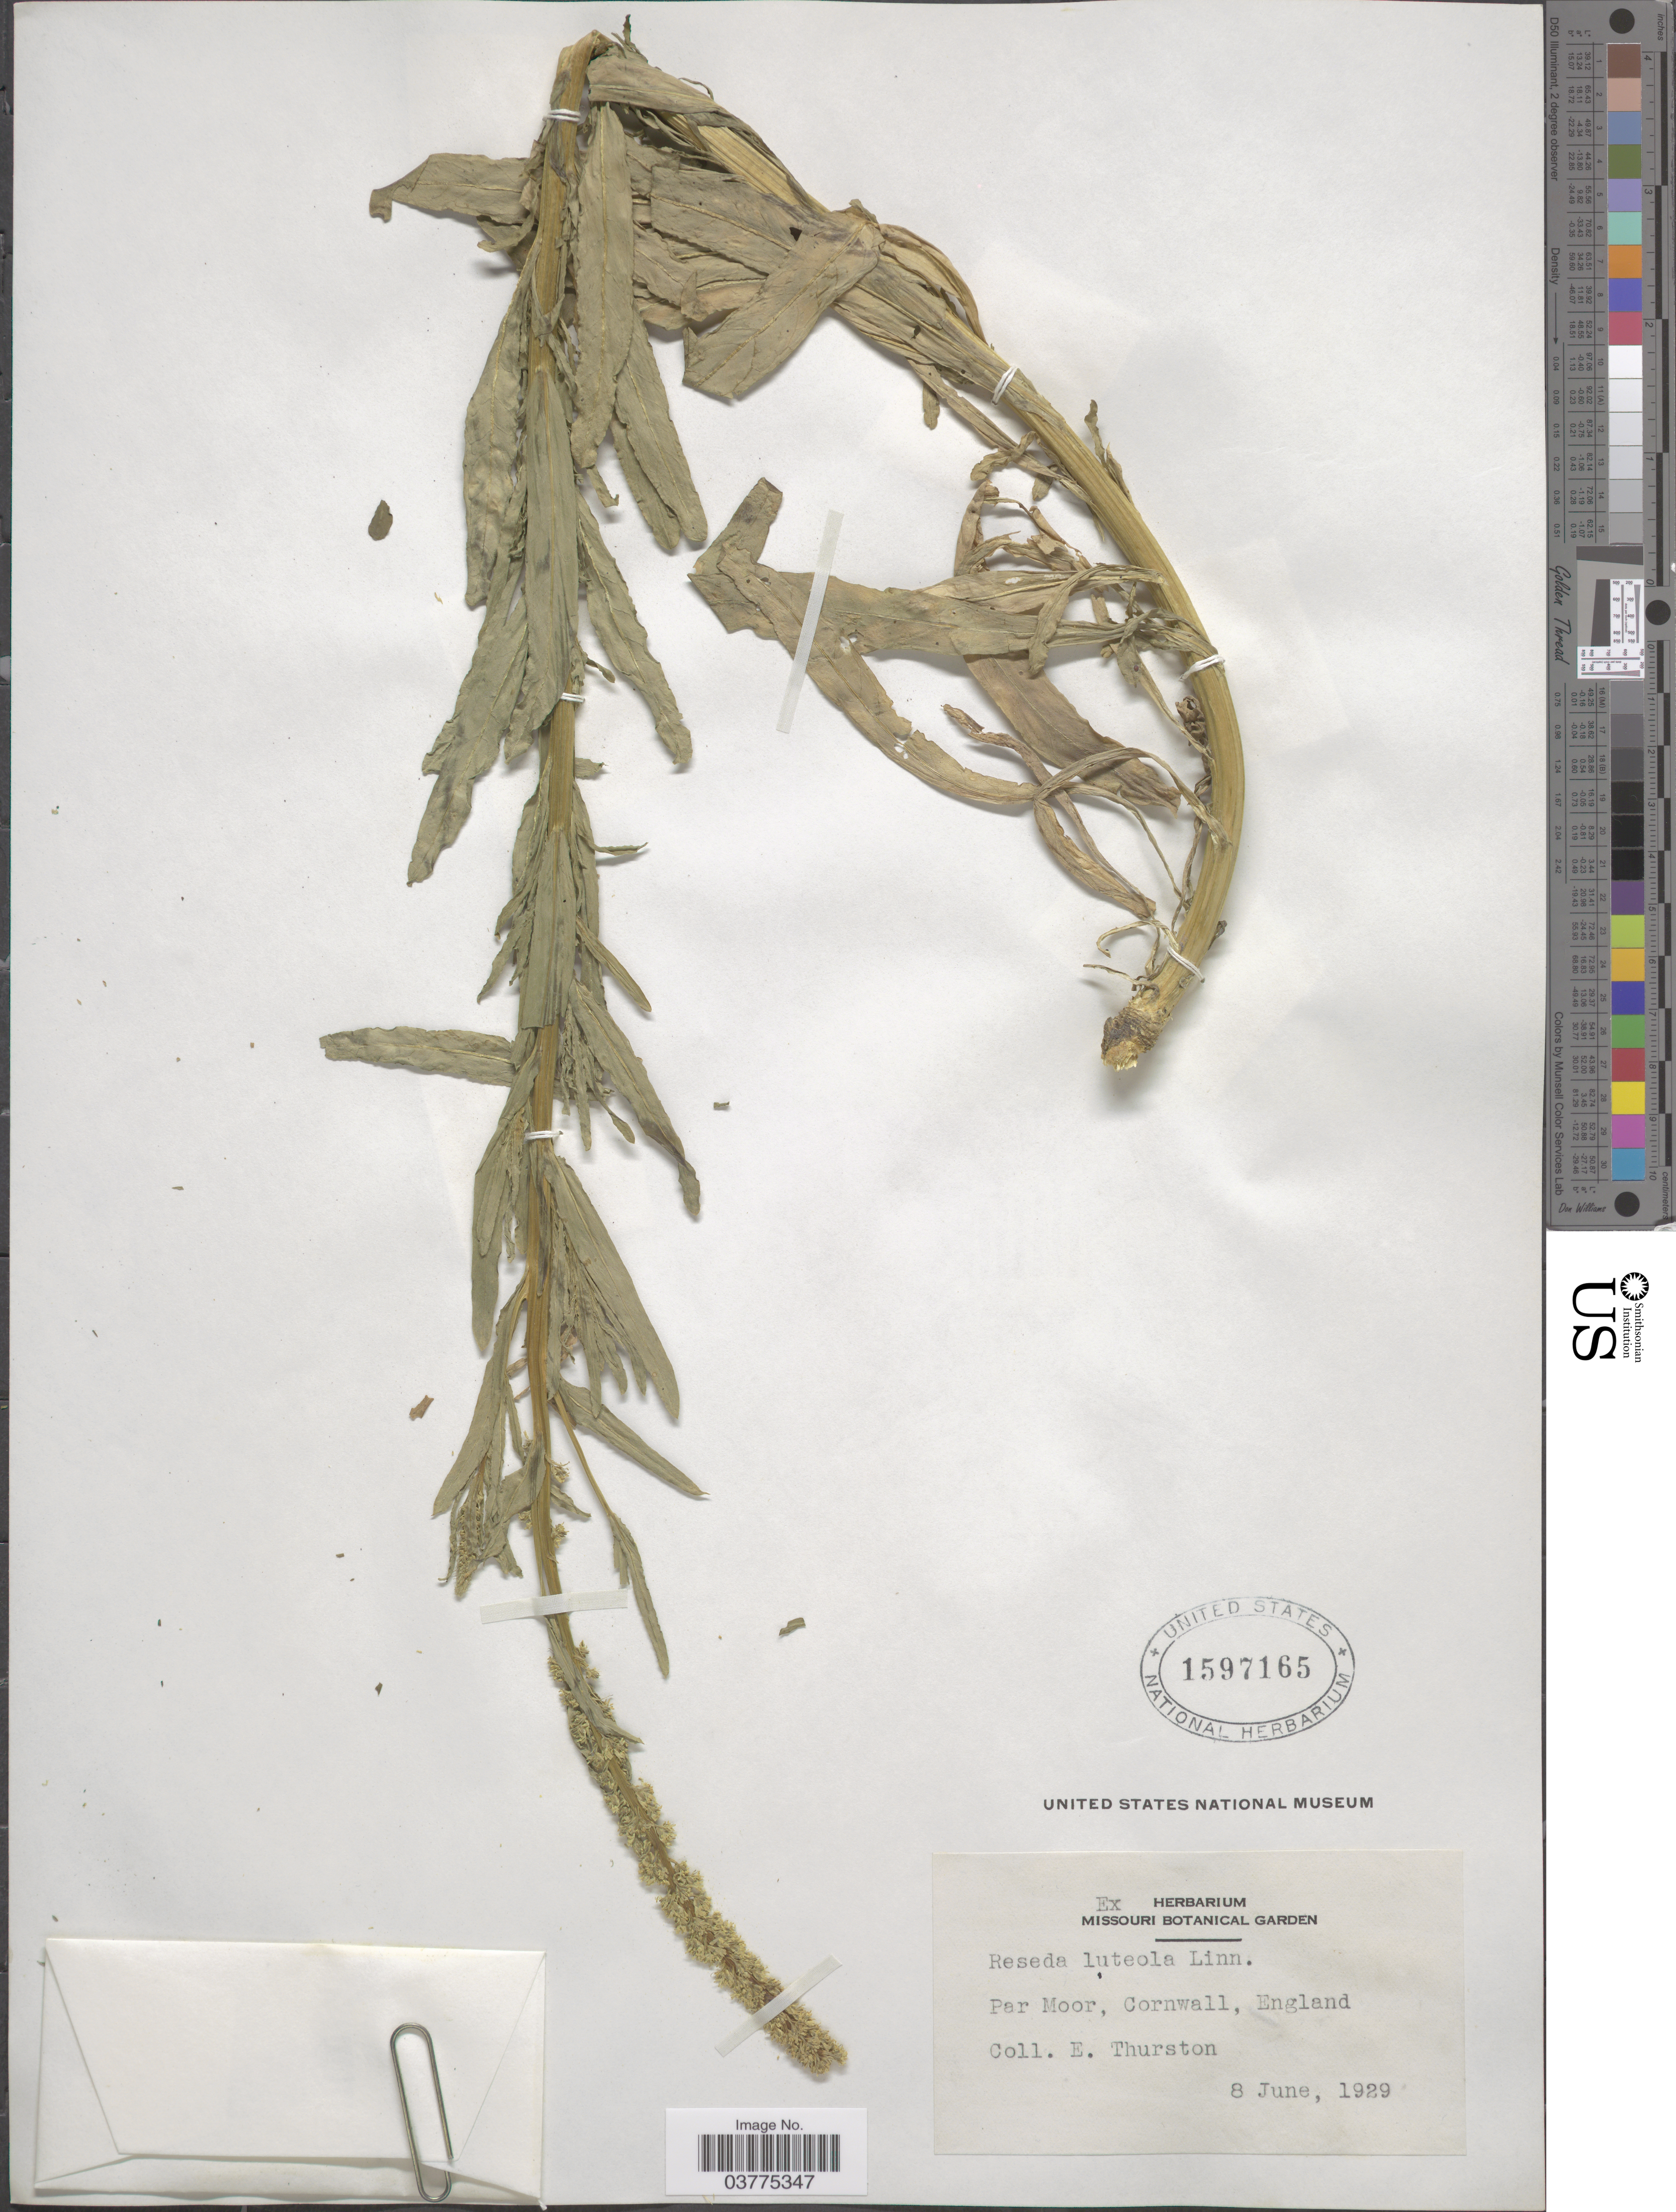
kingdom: Plantae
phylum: Tracheophyta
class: Magnoliopsida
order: Brassicales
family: Resedaceae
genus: Reseda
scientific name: Reseda luteola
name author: L.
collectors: E. Thurston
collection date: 1929-06-08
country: United Kingdom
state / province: England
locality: Par Moor, Cornwall, England.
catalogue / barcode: US 1597165